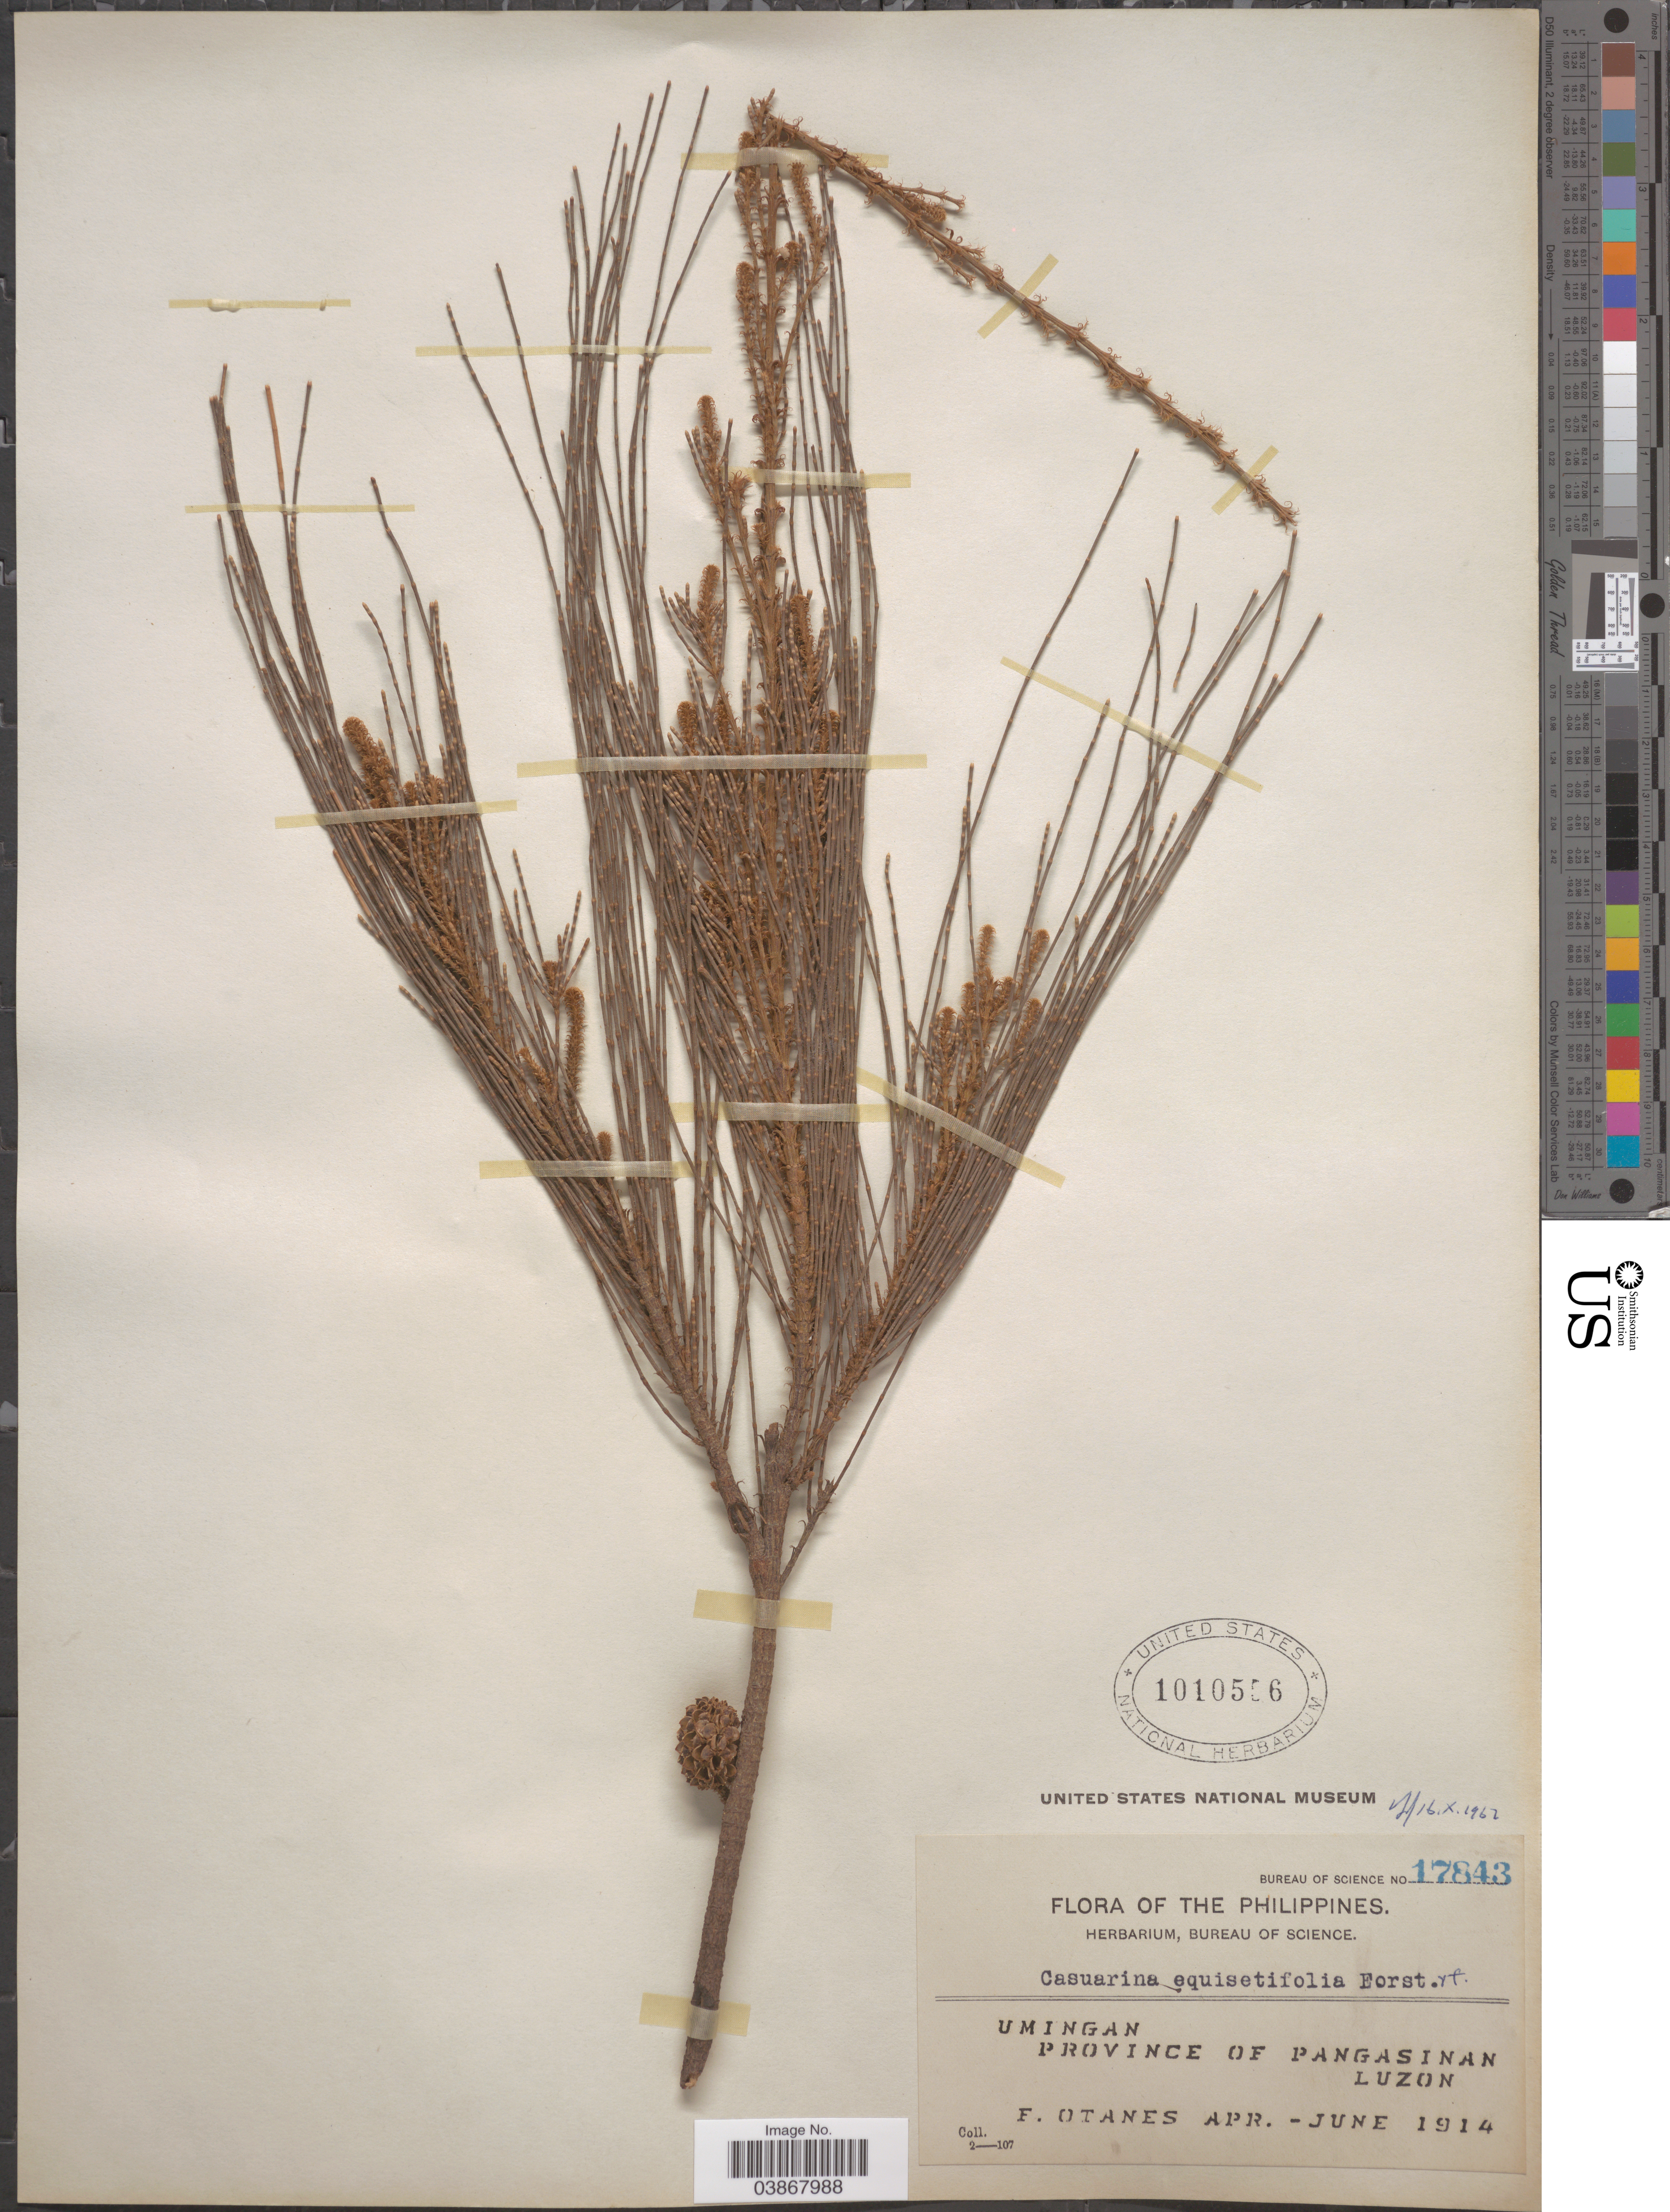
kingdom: Plantae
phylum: Tracheophyta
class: Magnoliopsida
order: Fagales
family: Casuarinaceae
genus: Casuarina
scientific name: Casuarina equisetifolia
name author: L.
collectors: F. Q. Otanes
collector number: Bureau of Science 17843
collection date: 1914-04/1914-06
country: Philippines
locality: Umingan, Province of Pangasinan, Luzon.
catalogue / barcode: US 1010556